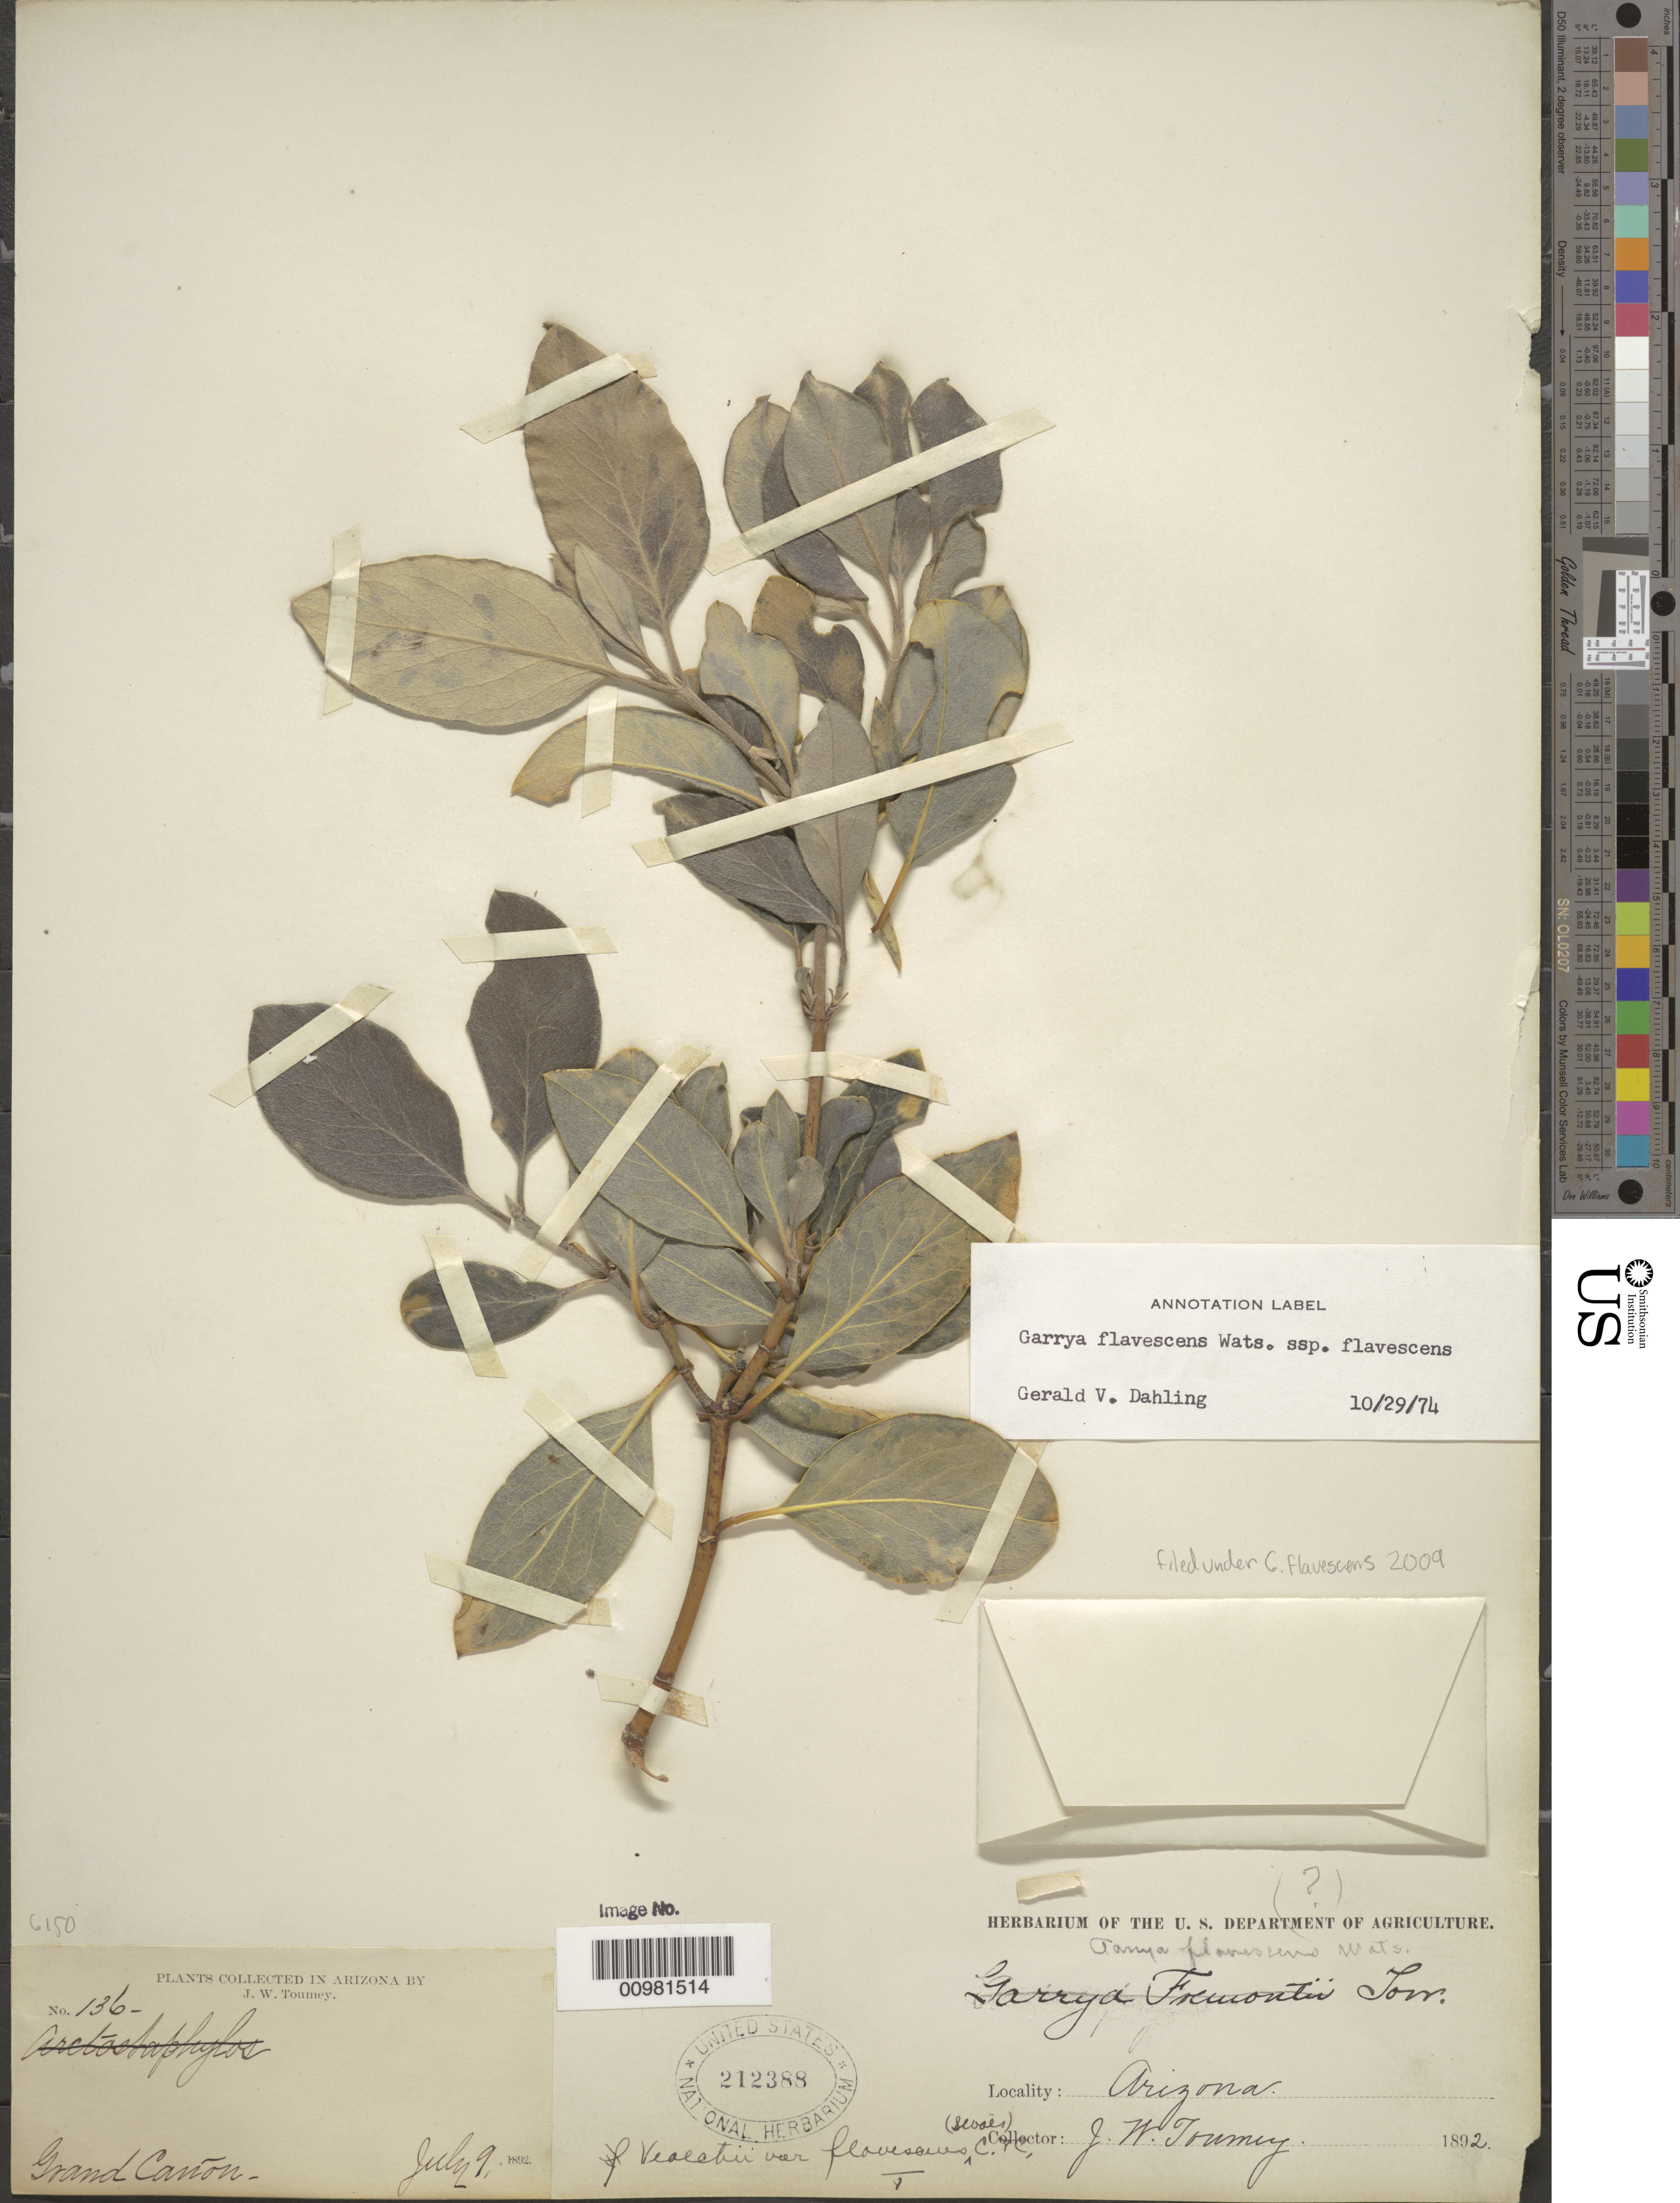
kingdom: Plantae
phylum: Tracheophyta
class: Magnoliopsida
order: Garryales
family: Garryaceae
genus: Garrya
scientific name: Garrya flavescens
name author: S. Watson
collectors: J. W. Toumey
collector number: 136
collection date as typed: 09 Jul 1892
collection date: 1892-07-09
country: United States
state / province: Arizona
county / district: Mohave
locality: Grand Canyon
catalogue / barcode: US 212388